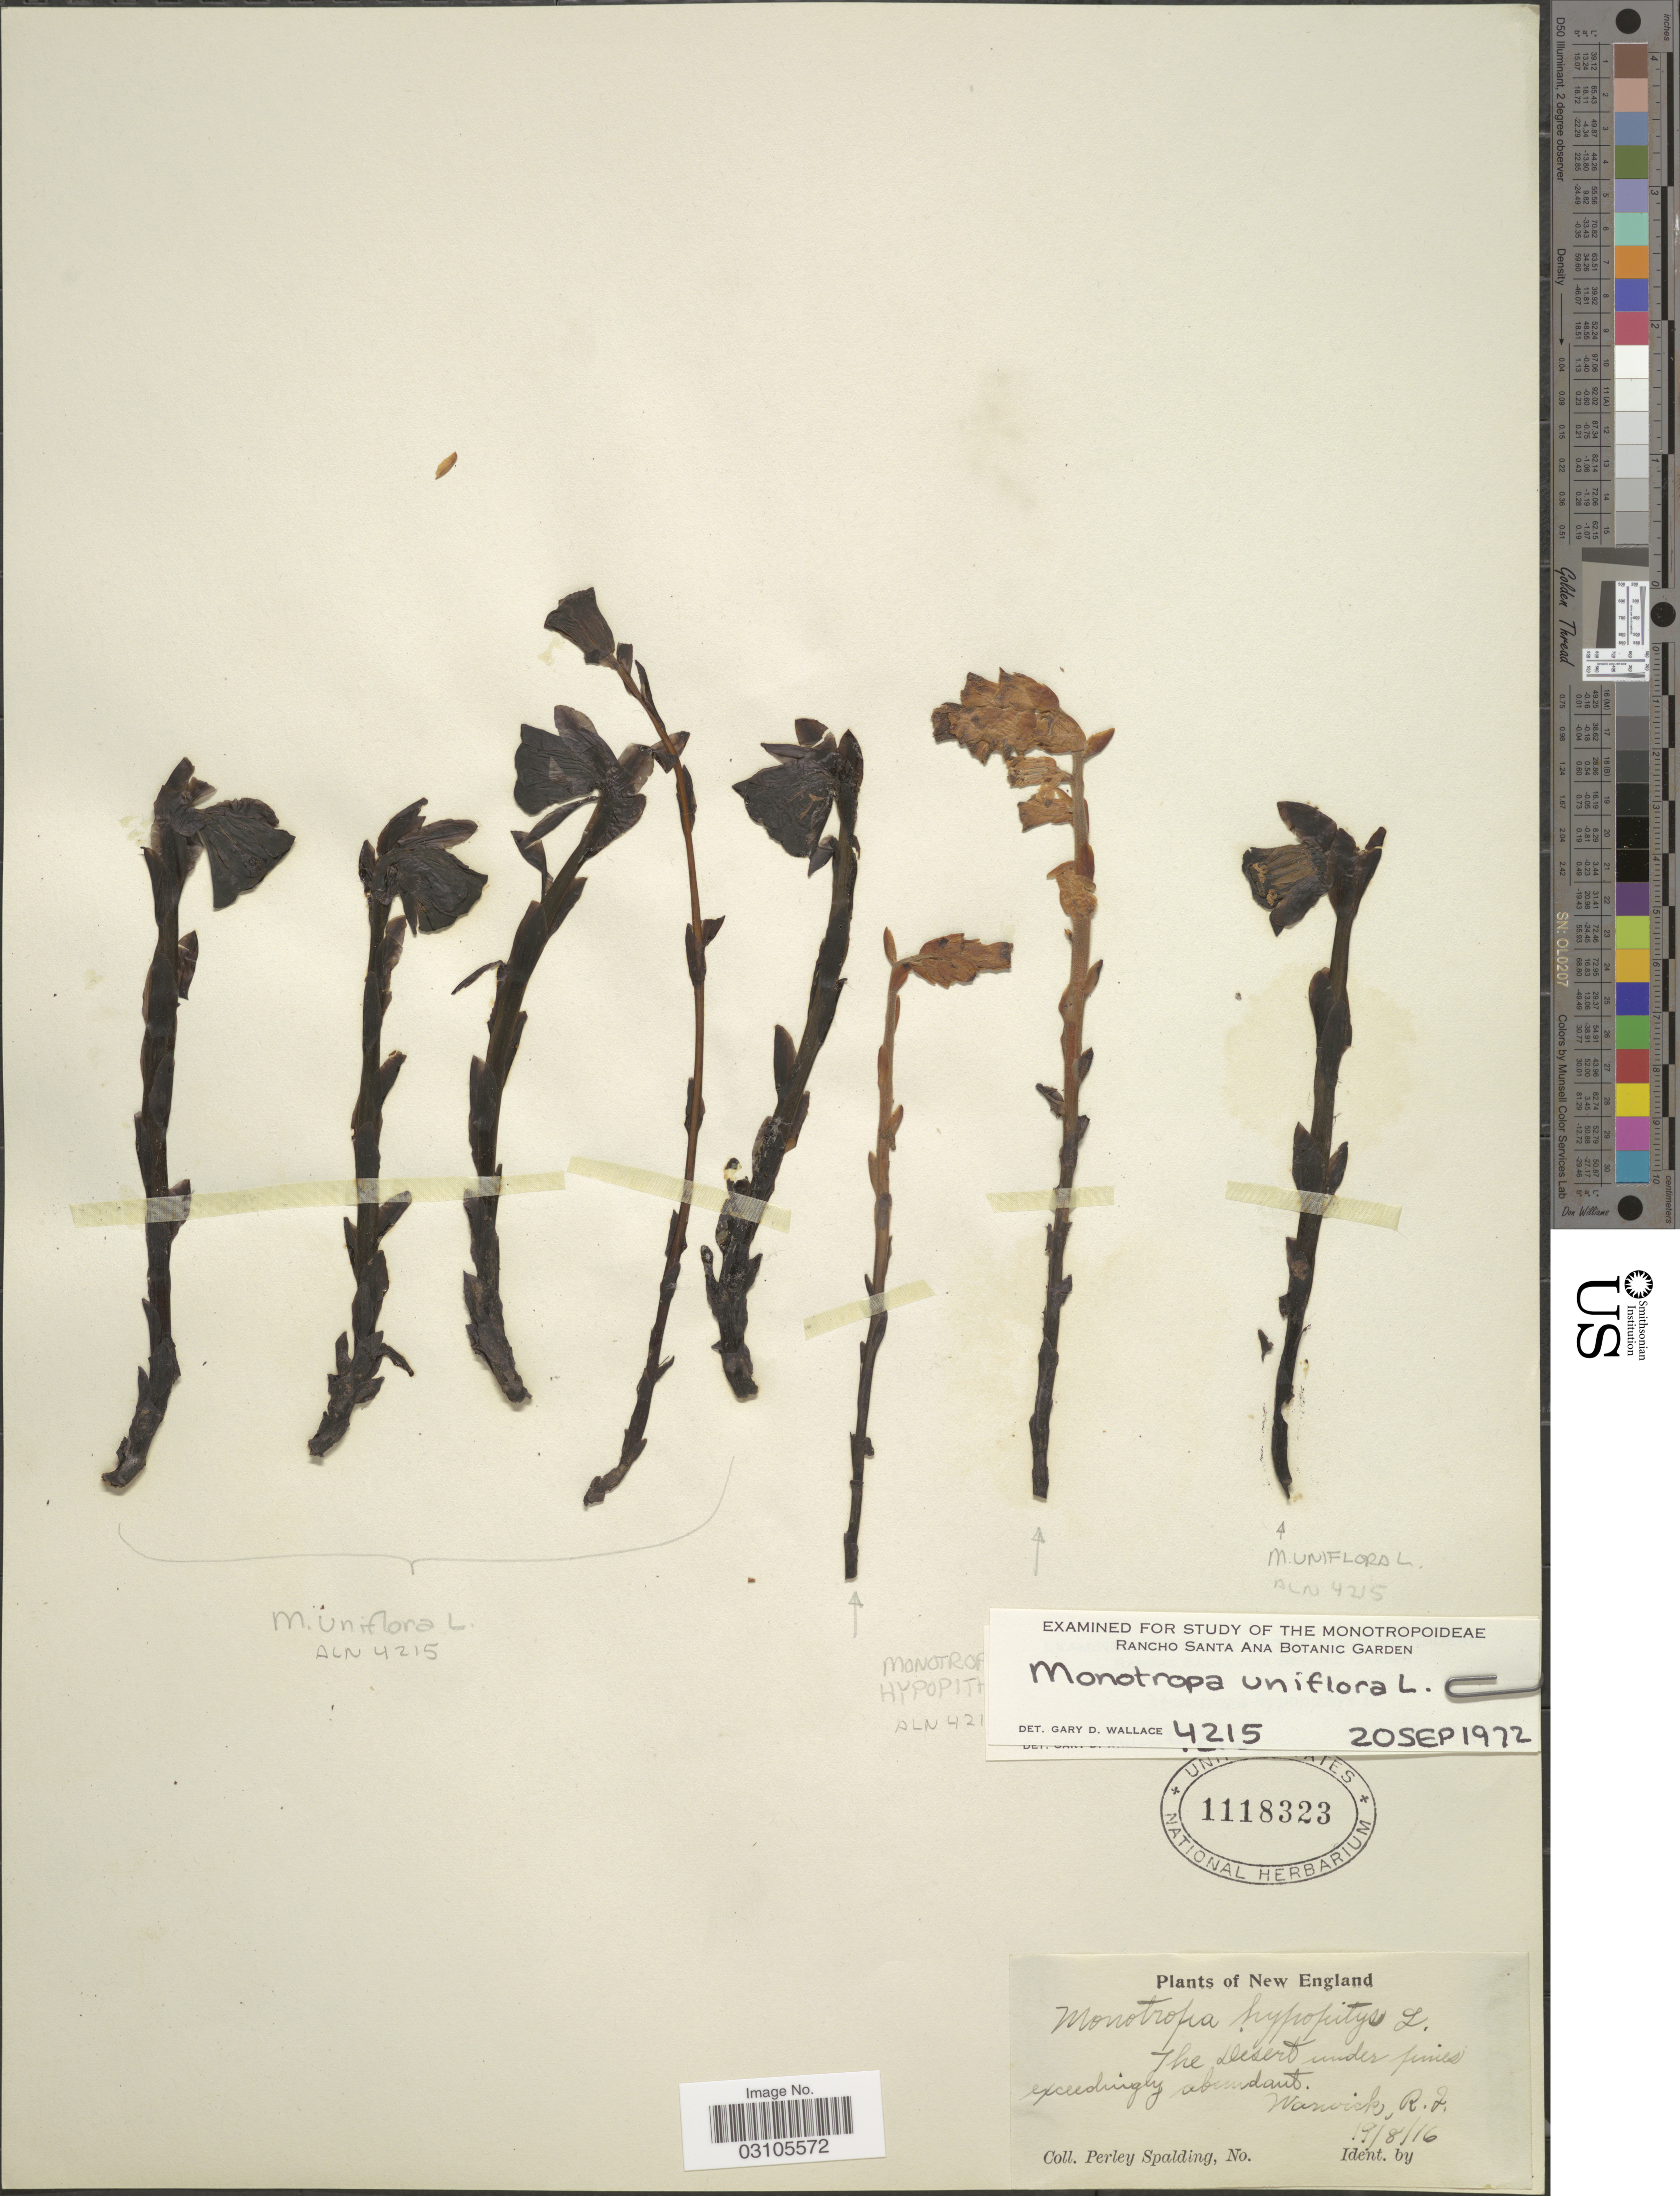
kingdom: Plantae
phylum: Tracheophyta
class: Magnoliopsida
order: Ericales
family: Ericaceae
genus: Monotropa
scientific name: Monotropa uniflora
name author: L.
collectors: P. Spalding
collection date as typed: Transcribed d/m/y: 19/8/16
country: United States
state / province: Rhode Island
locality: The Desert. New England. Warwick.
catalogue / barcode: US 1118323